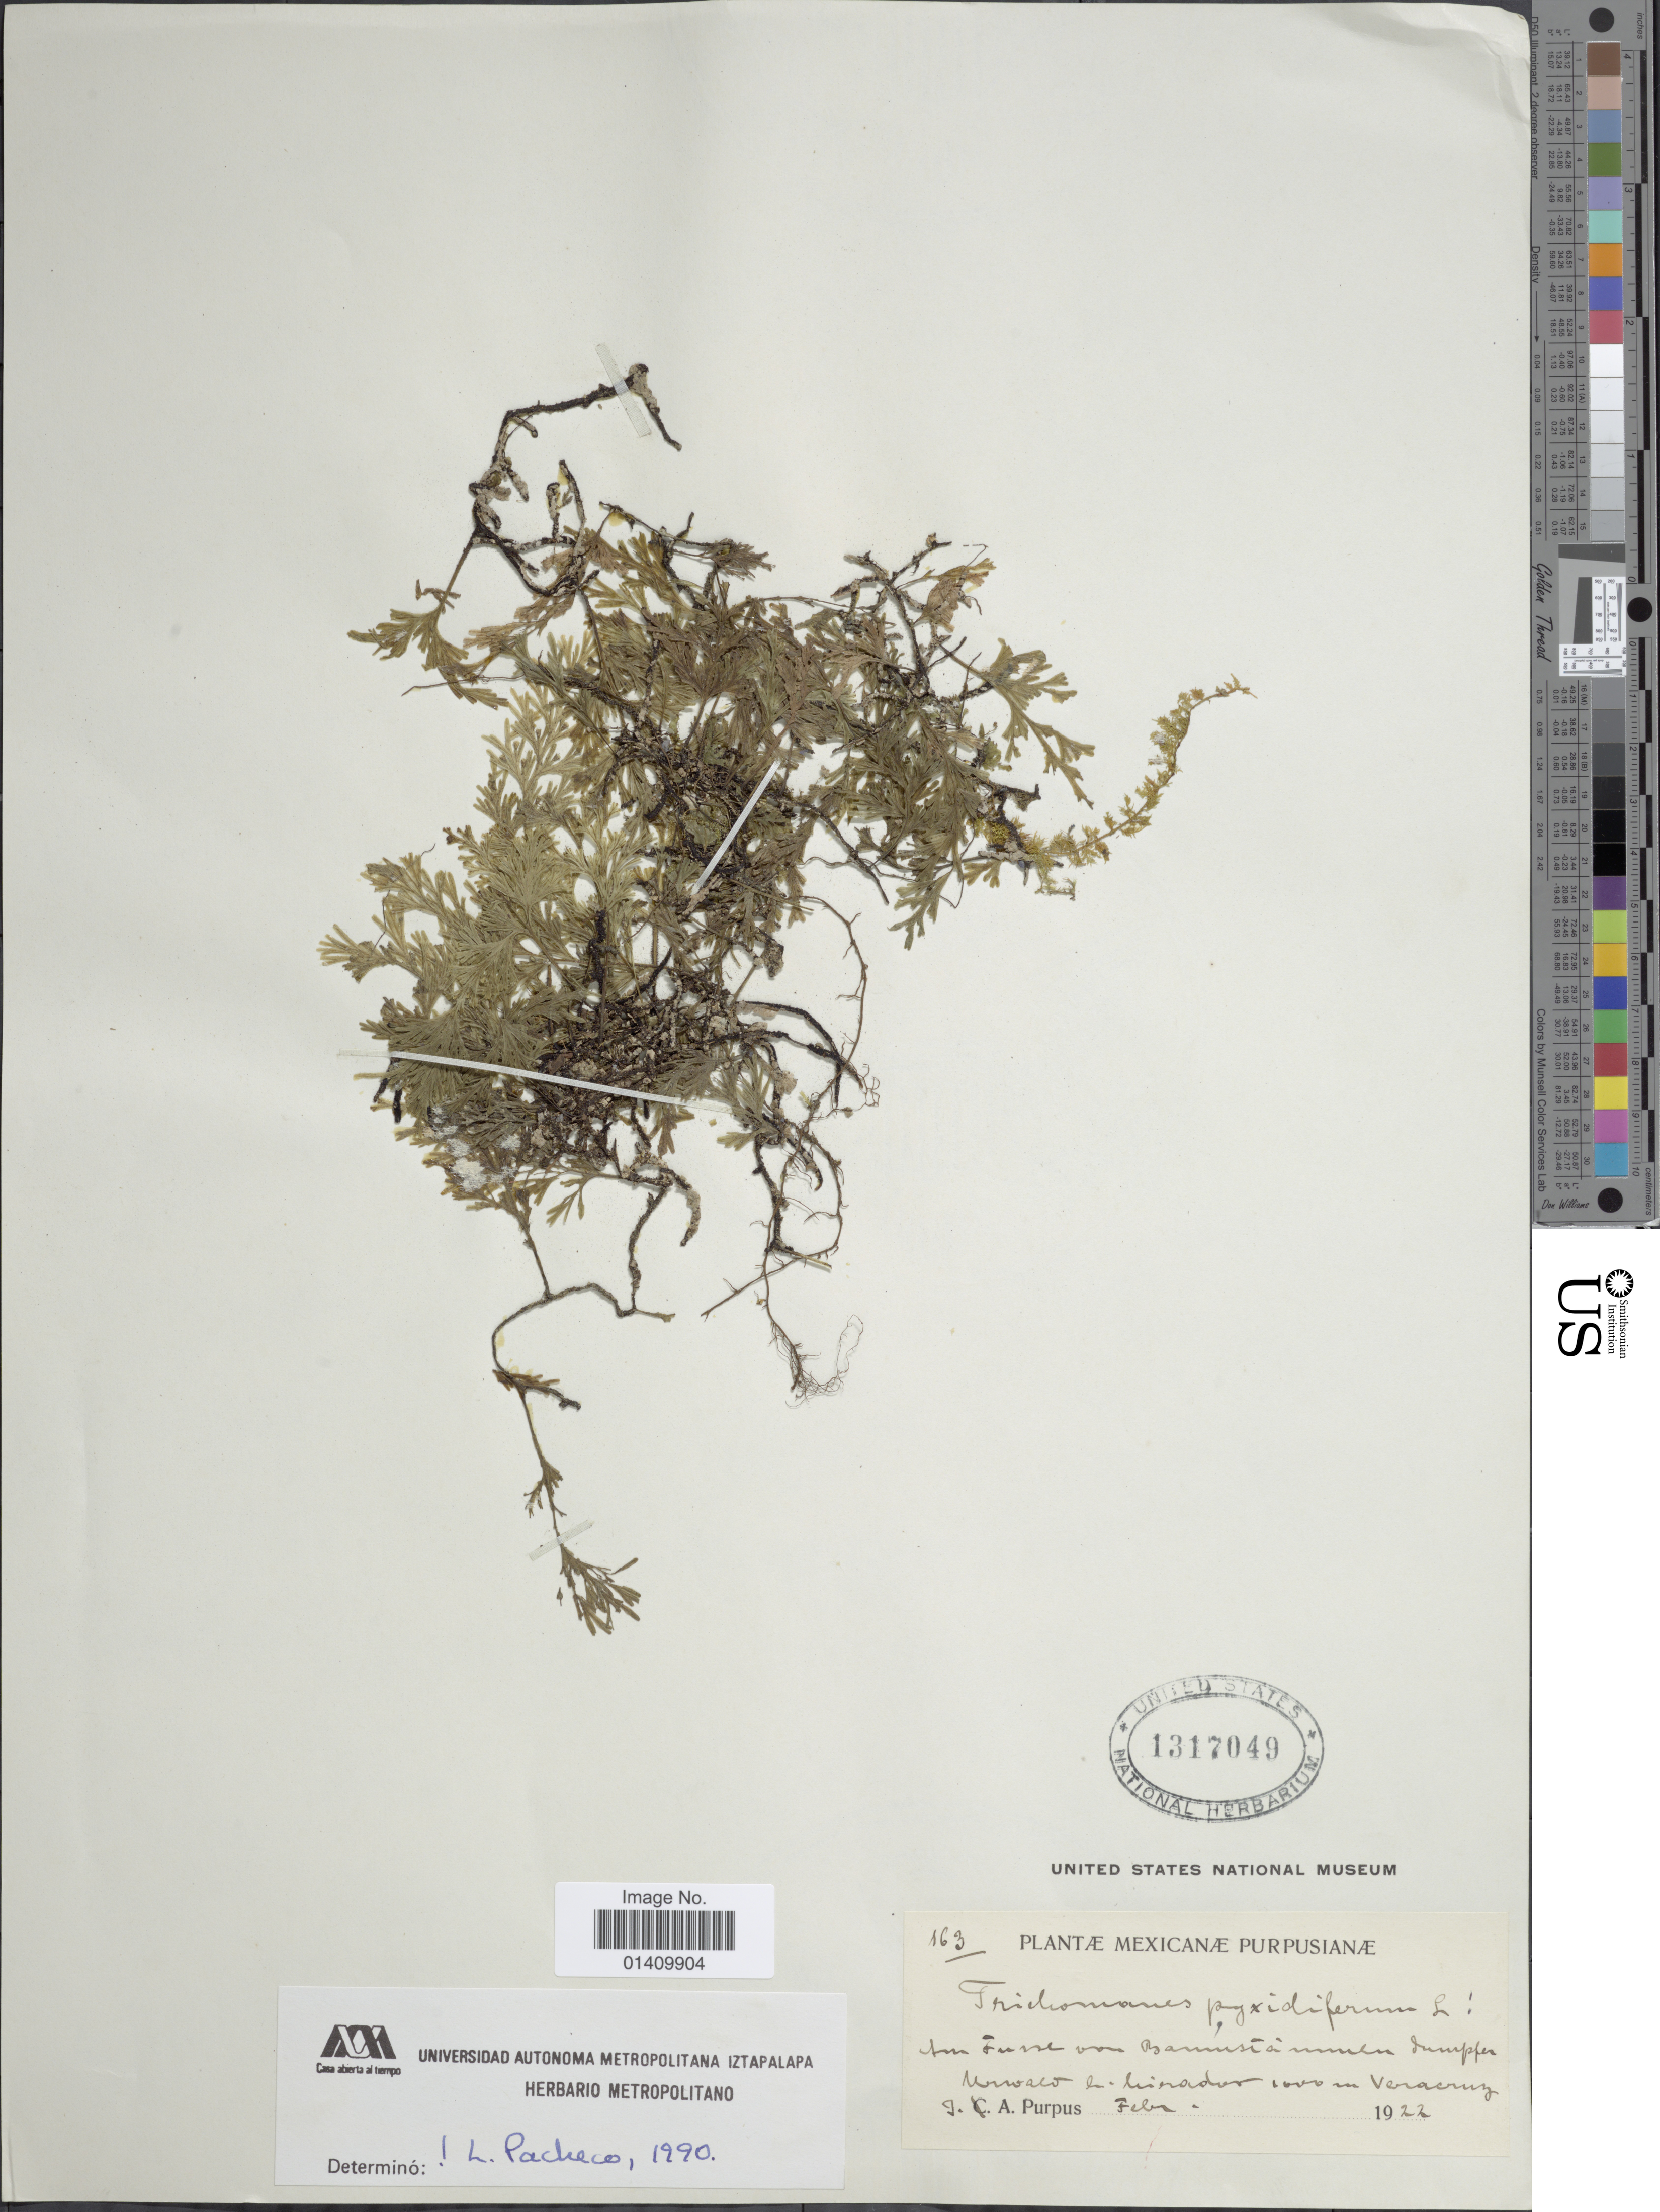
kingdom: Plantae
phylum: Tracheophyta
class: Polypodiopsida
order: Hymenophyllales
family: Hymenophyllaceae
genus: Polyphlebium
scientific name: Polyphlebium pyxidiferum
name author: (L.) Ebihara & Dubuisson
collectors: J. A. Purpus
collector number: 163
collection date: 1922-02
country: Mexico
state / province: Veracruz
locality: Am Fusse von Baumstammen dumpfer Urwald b. Mirador Veracruz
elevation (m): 1000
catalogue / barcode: US 1317049